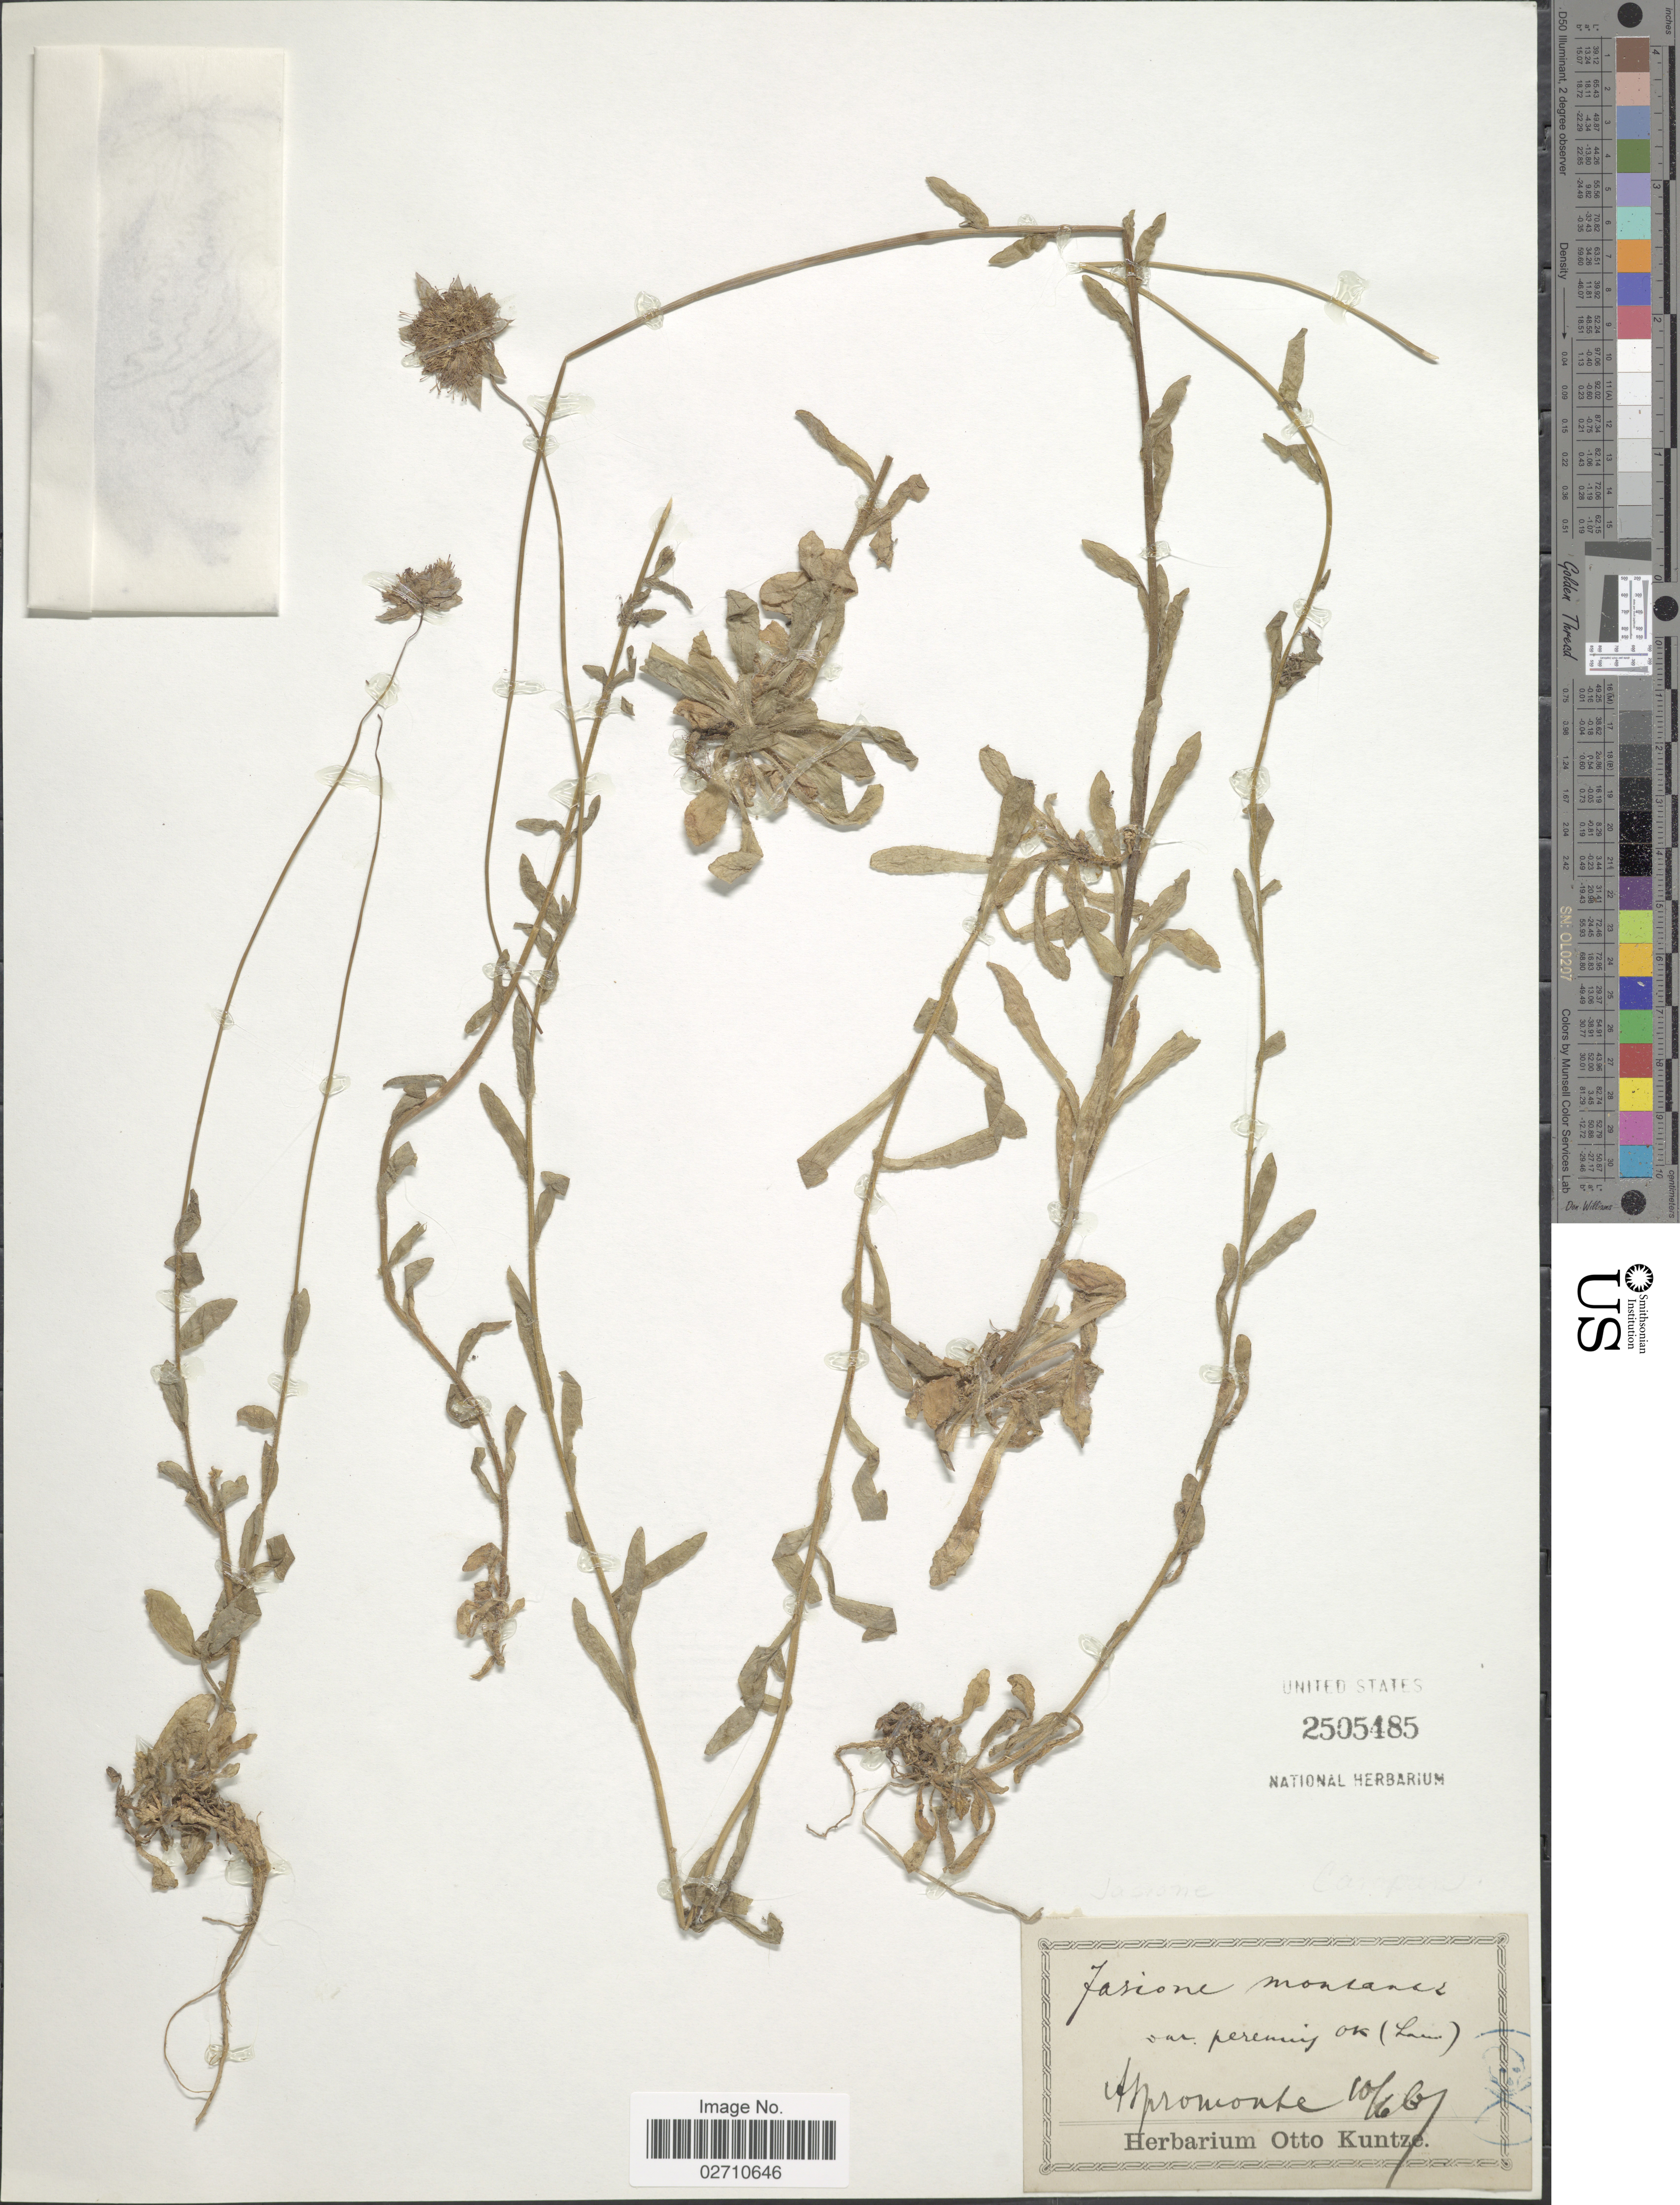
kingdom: Plantae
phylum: Tracheophyta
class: Magnoliopsida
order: Asterales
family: Campanulaceae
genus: Jasione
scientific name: Jasione montana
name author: L.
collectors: ex herb. Otto Kuntze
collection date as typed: Transcribed d/m/y: 10/6/67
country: Italy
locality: Aspromonte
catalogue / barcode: US 2505485